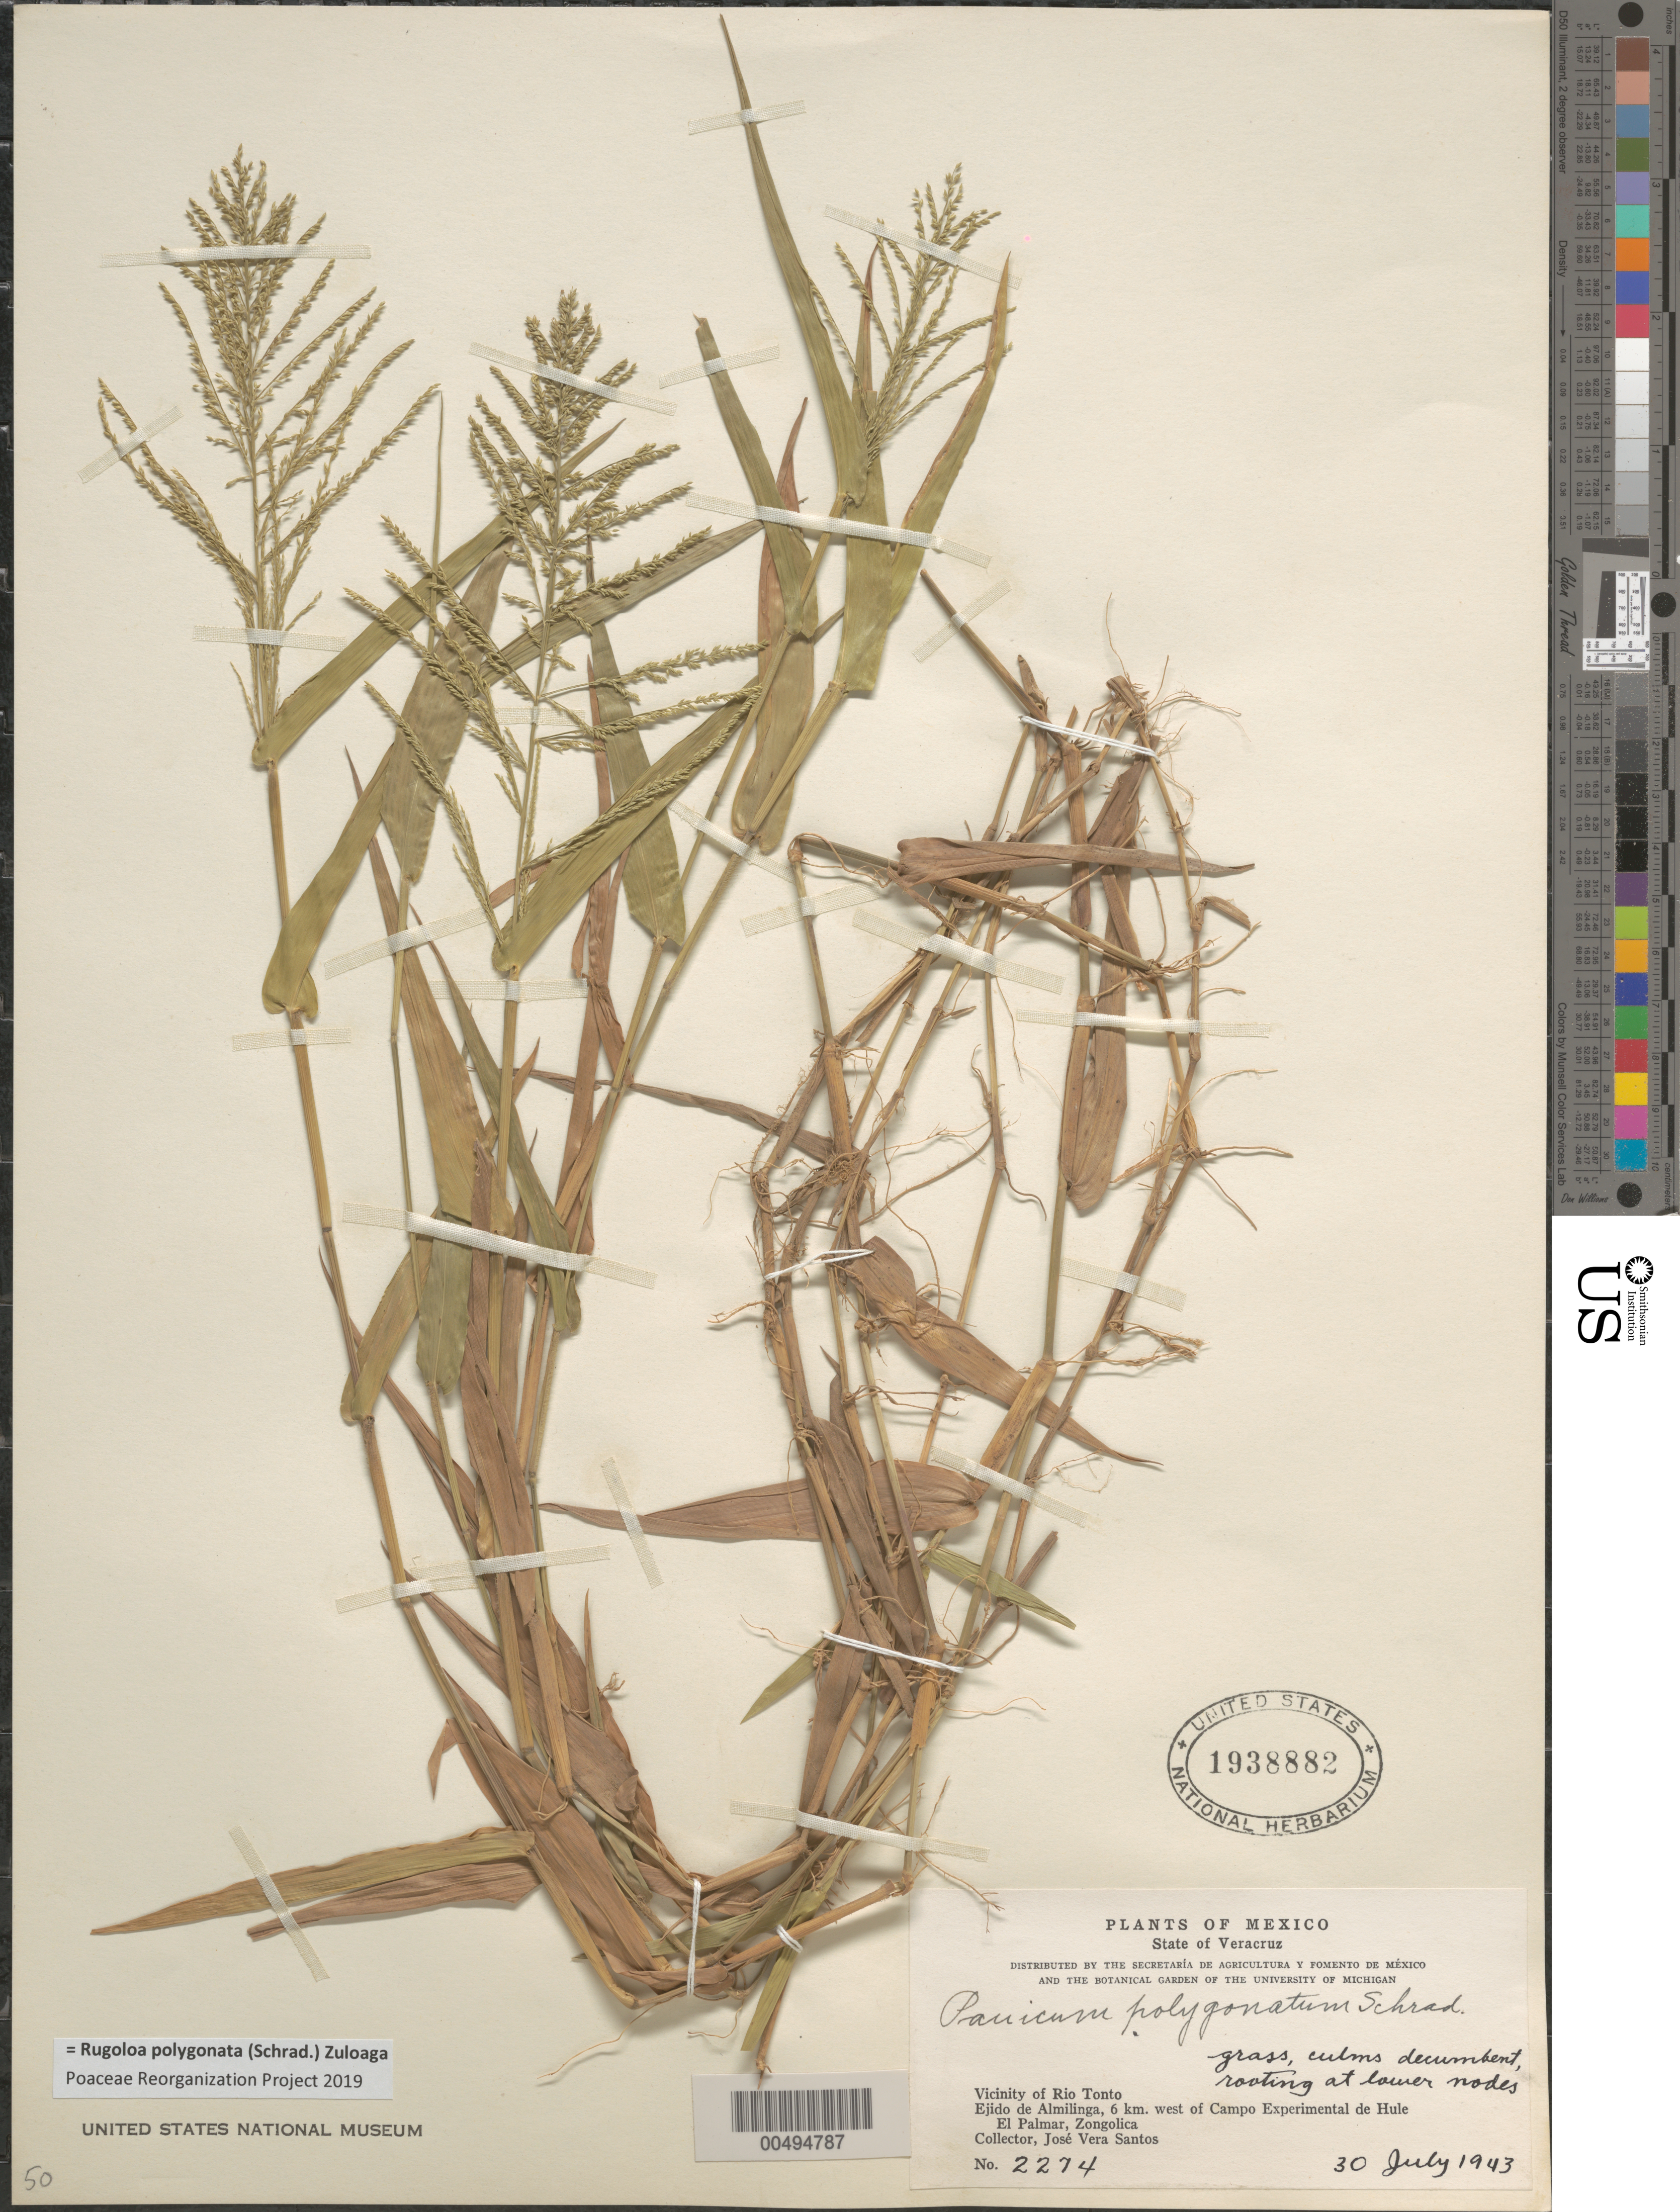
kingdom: Plantae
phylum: Tracheophyta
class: Liliopsida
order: Poales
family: Poaceae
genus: Panicum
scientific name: Panicum laxum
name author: Sw.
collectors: J. V. Santos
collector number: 2274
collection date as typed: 30 Jul 1943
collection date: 1943-07-30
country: Mexico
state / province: Veracruz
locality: Vicinity of Rio Tonto, Ejido de Almilinga, 6 km W of Campo Experimental de Hule, El Palmar, Zongolica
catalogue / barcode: US 1938882